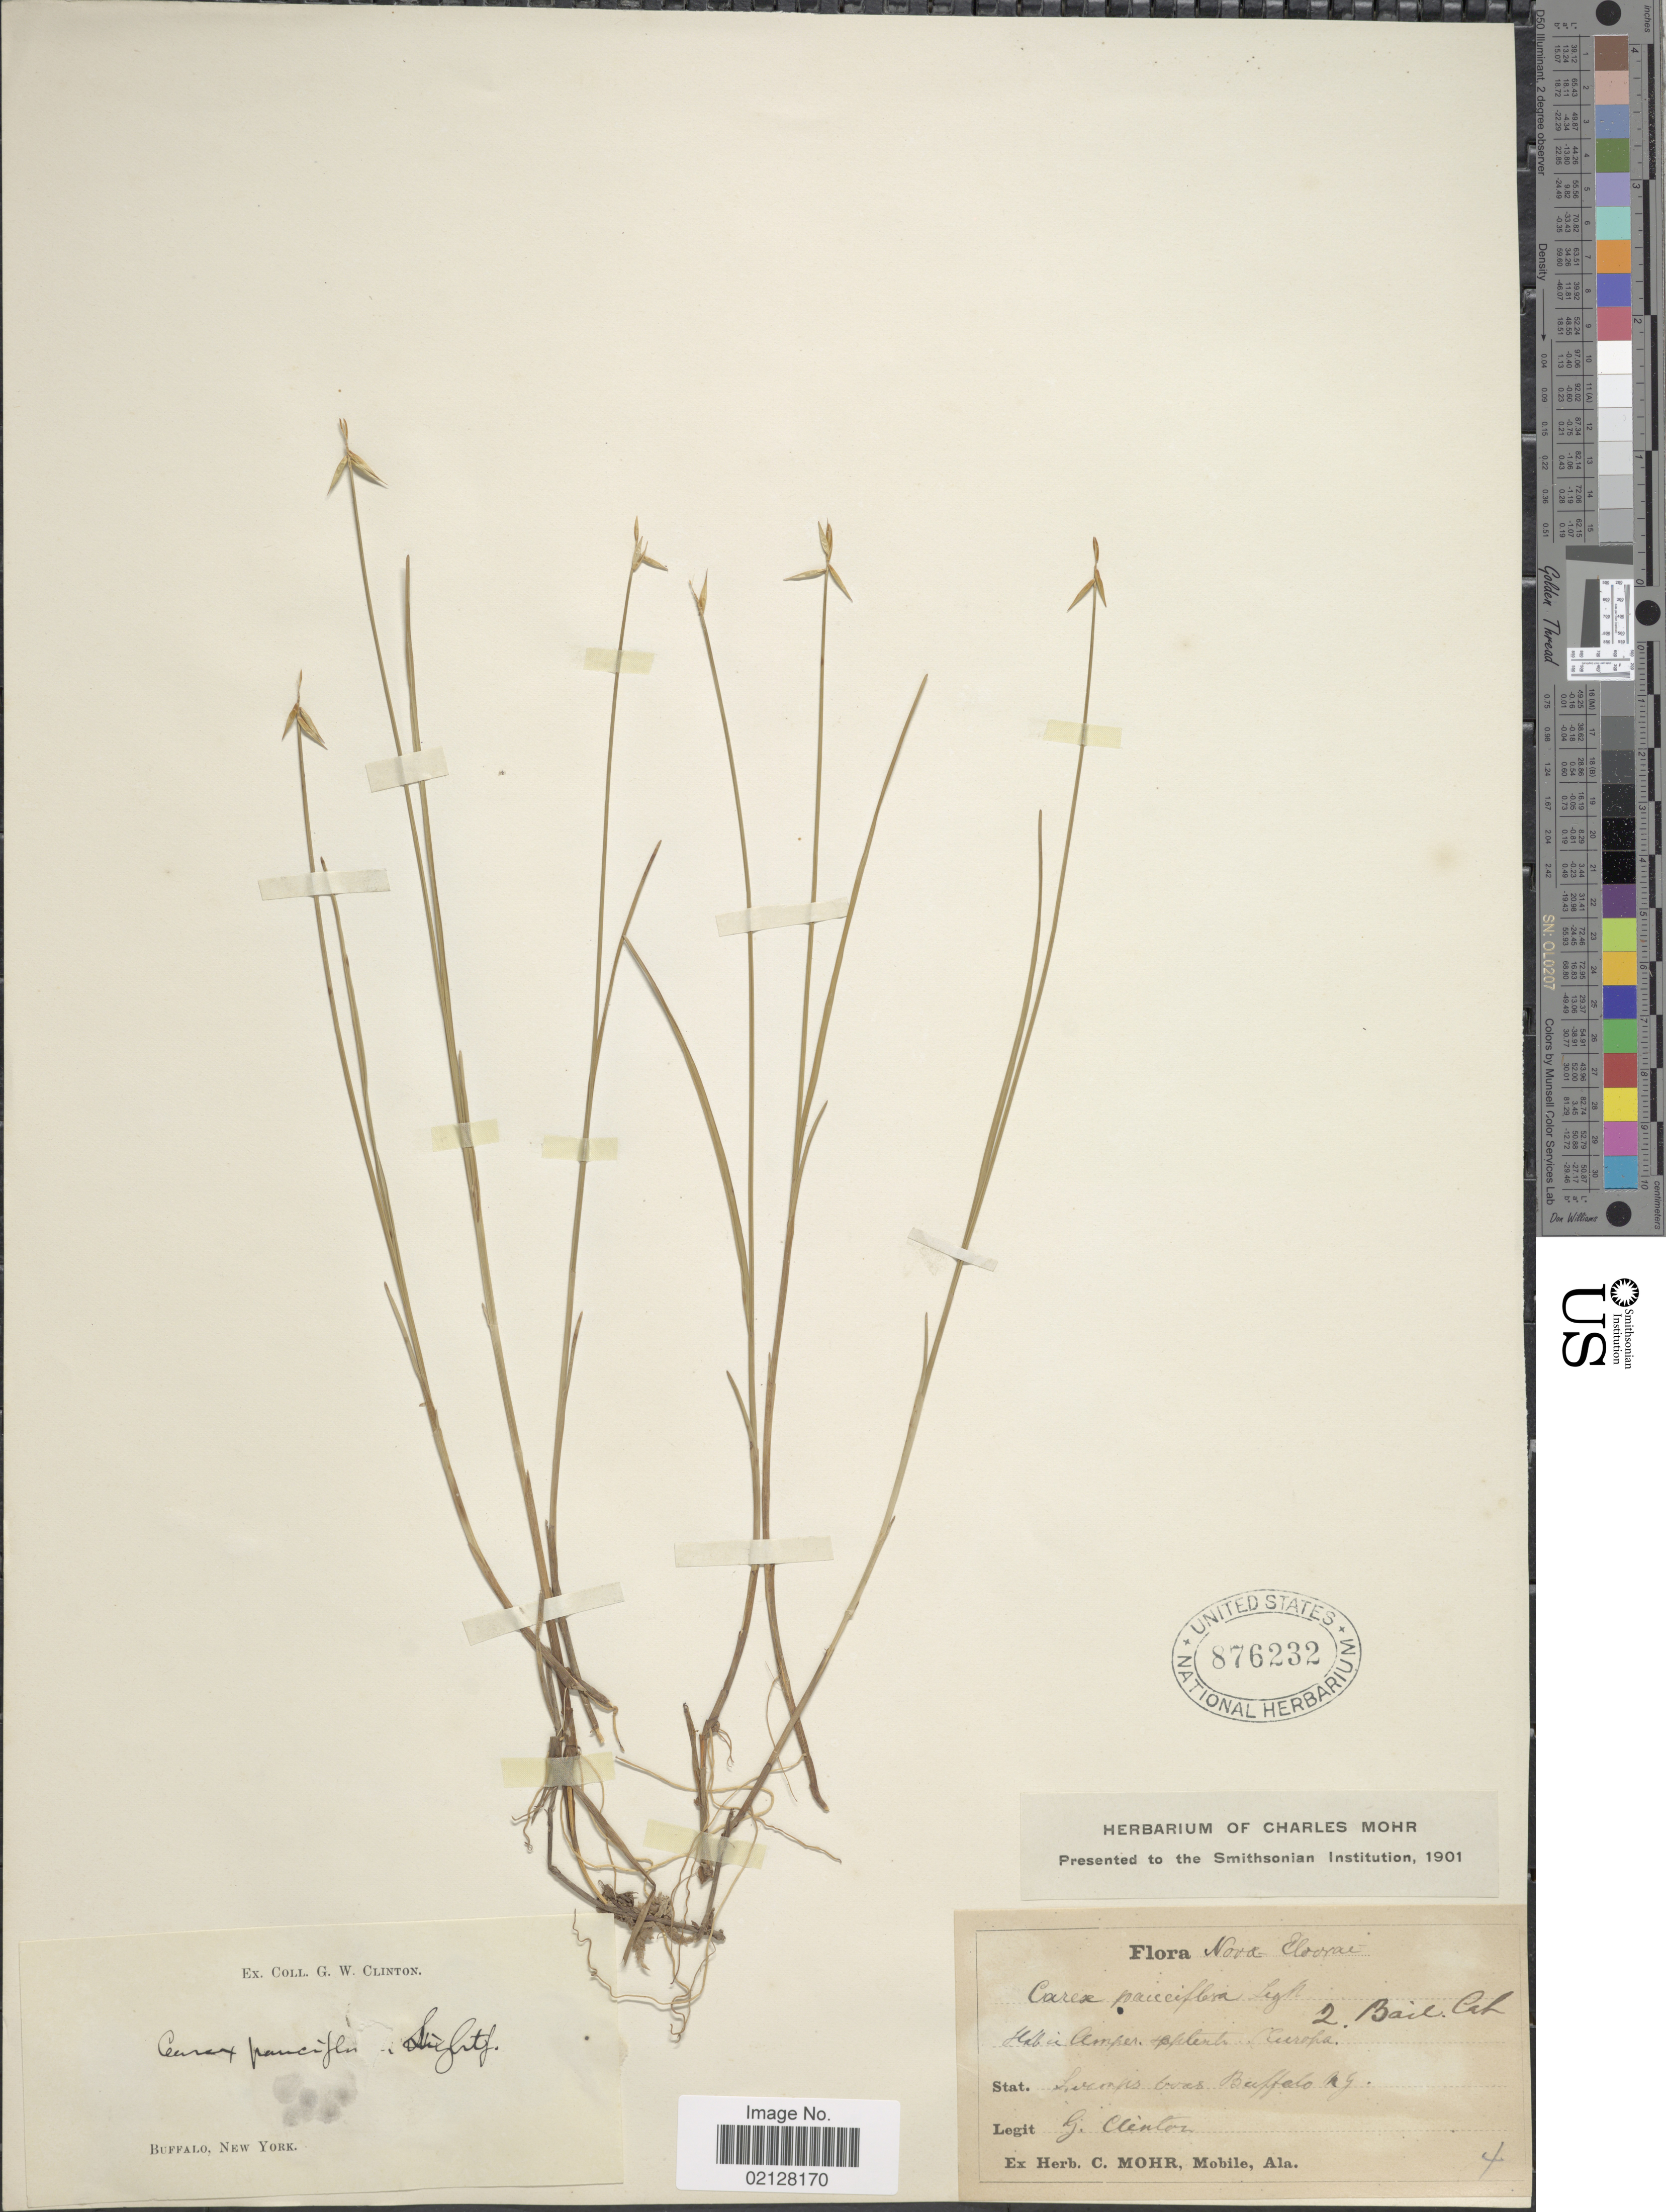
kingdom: Plantae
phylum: Tracheophyta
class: Liliopsida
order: Poales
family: Cyperaceae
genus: Carex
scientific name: Carex pauciflora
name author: Lightf.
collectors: G. W. Clinton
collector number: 4?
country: United States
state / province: New York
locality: Buffalo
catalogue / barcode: US 876232